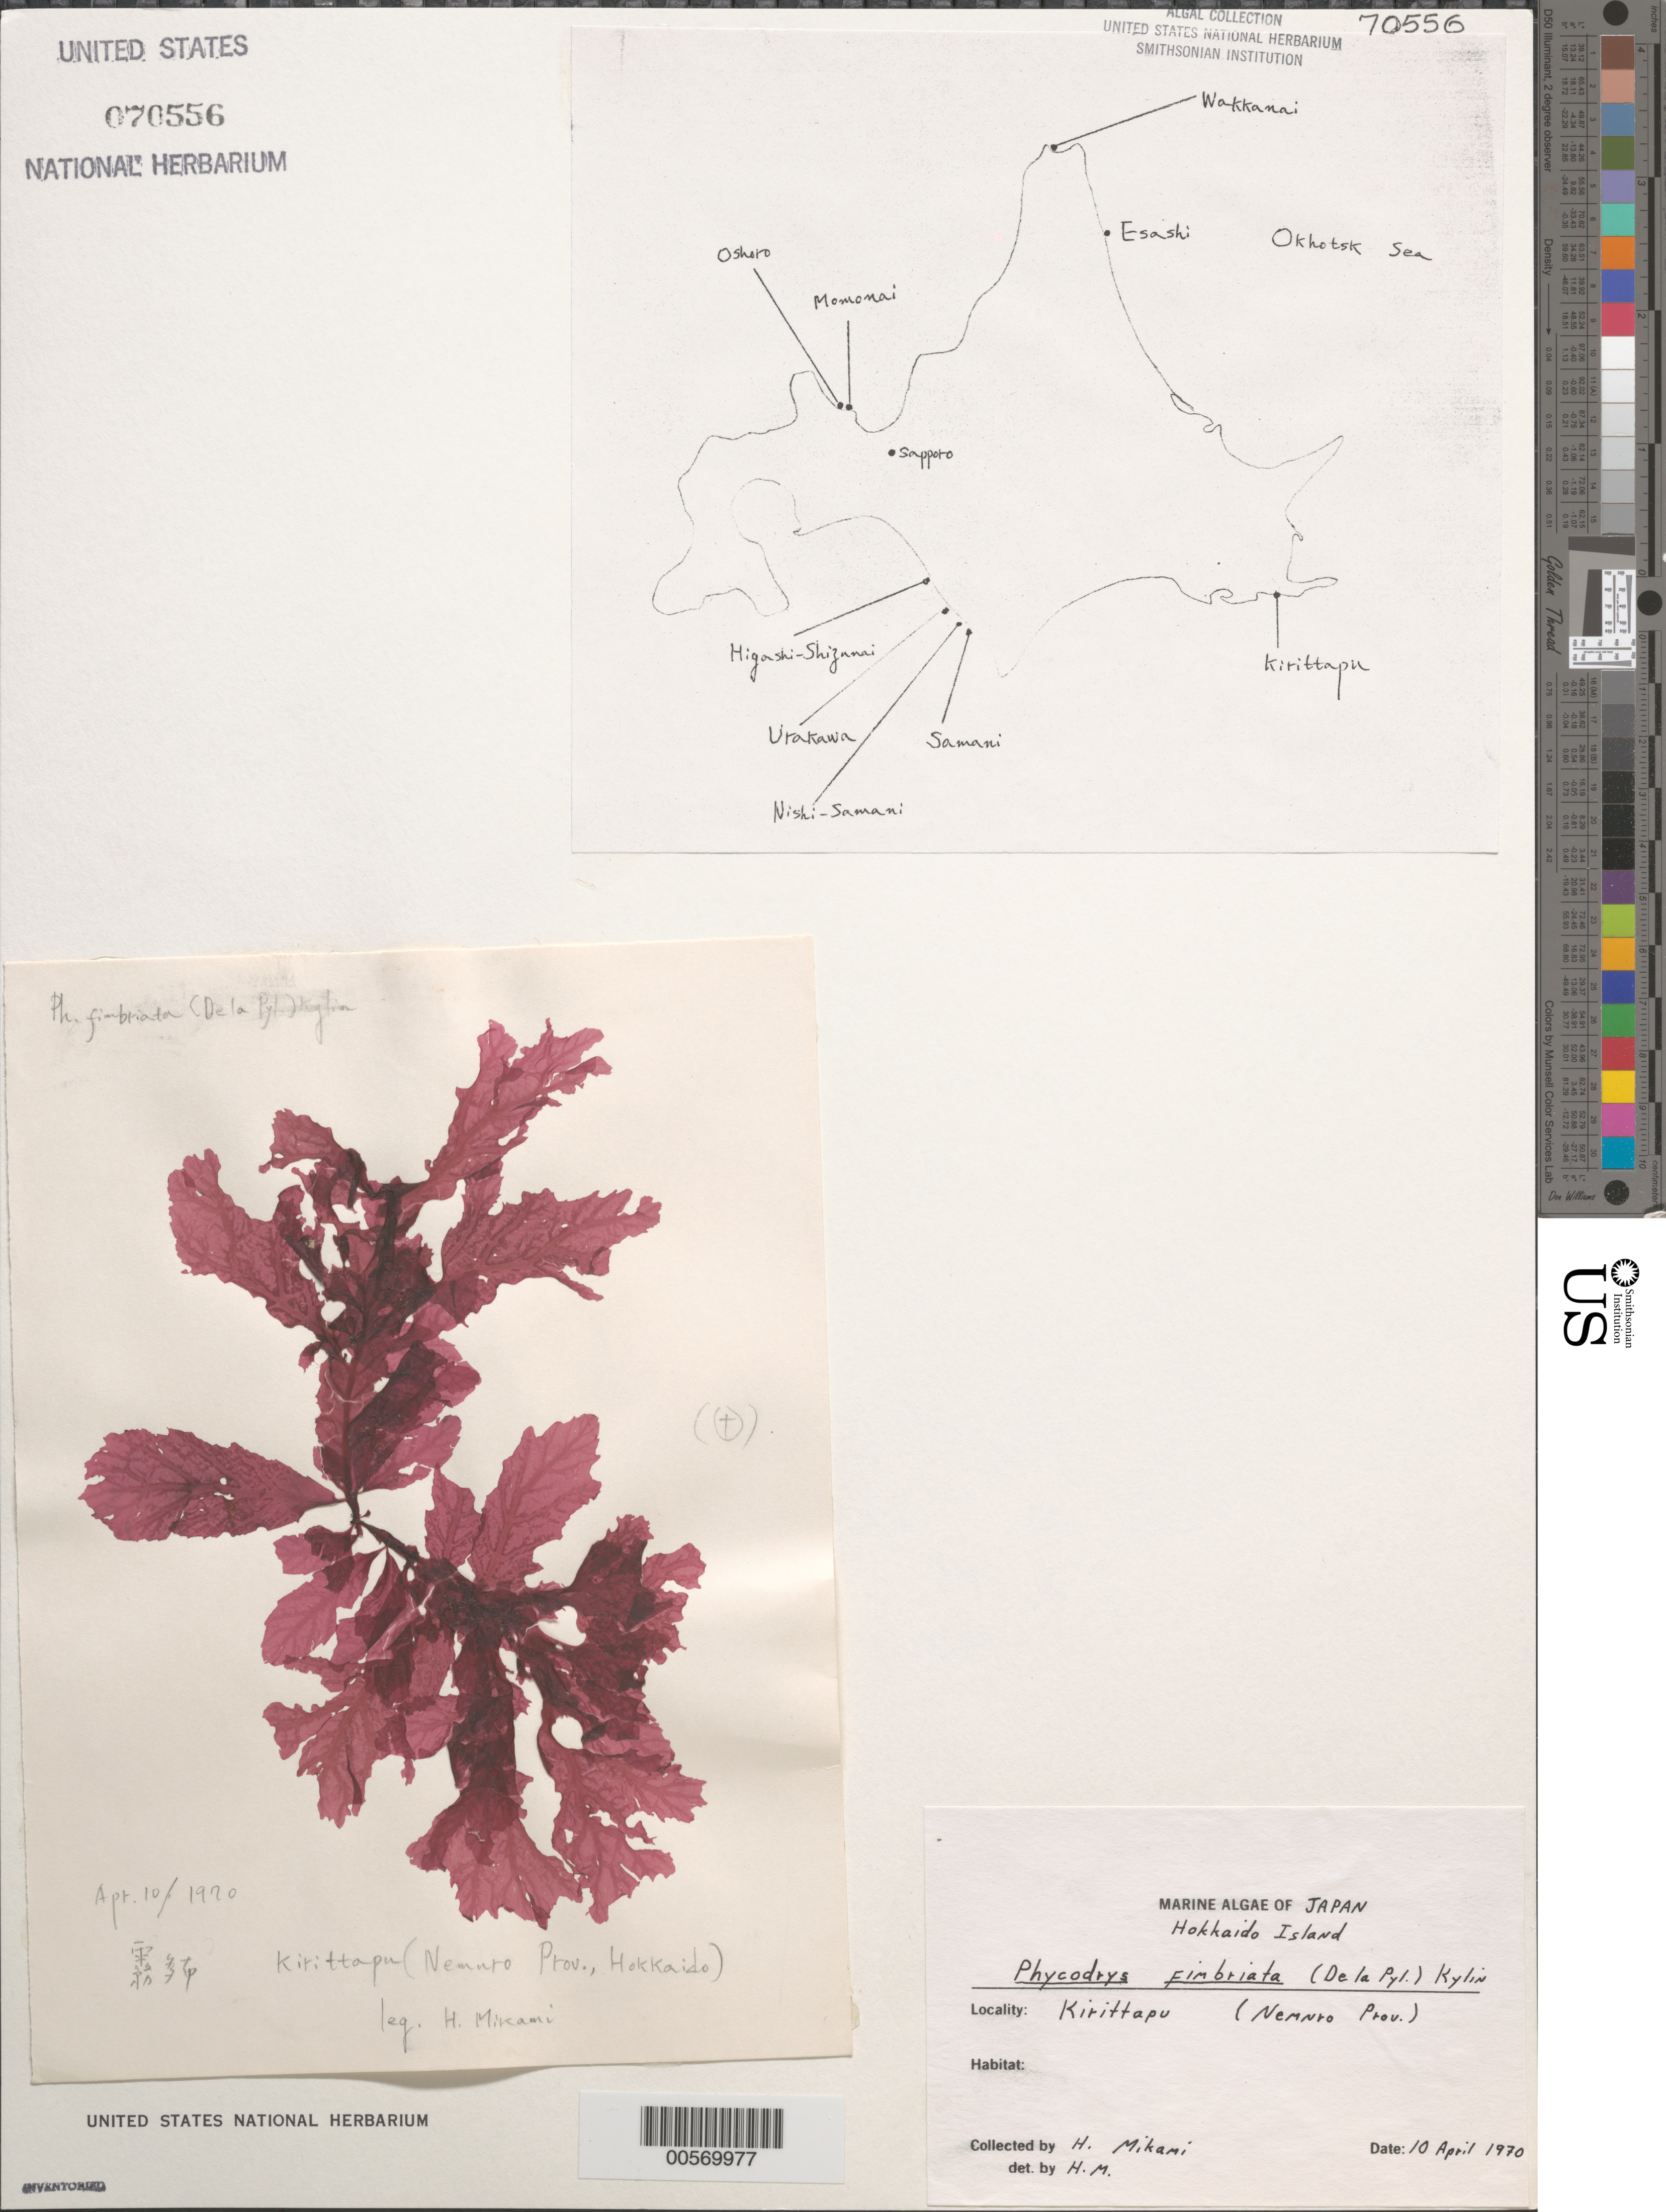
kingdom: Plantae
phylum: Rhodophyta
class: Florideophyceae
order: Ceramiales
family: Delesseriaceae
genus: Phycodrys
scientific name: Phycodrys fimbriata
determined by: Mikami, H.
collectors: H. Mikami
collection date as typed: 10 Apr 1970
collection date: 1970-04-10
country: Japan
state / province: Hokkaido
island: Hokkaido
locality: Kirittapu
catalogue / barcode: US 70556